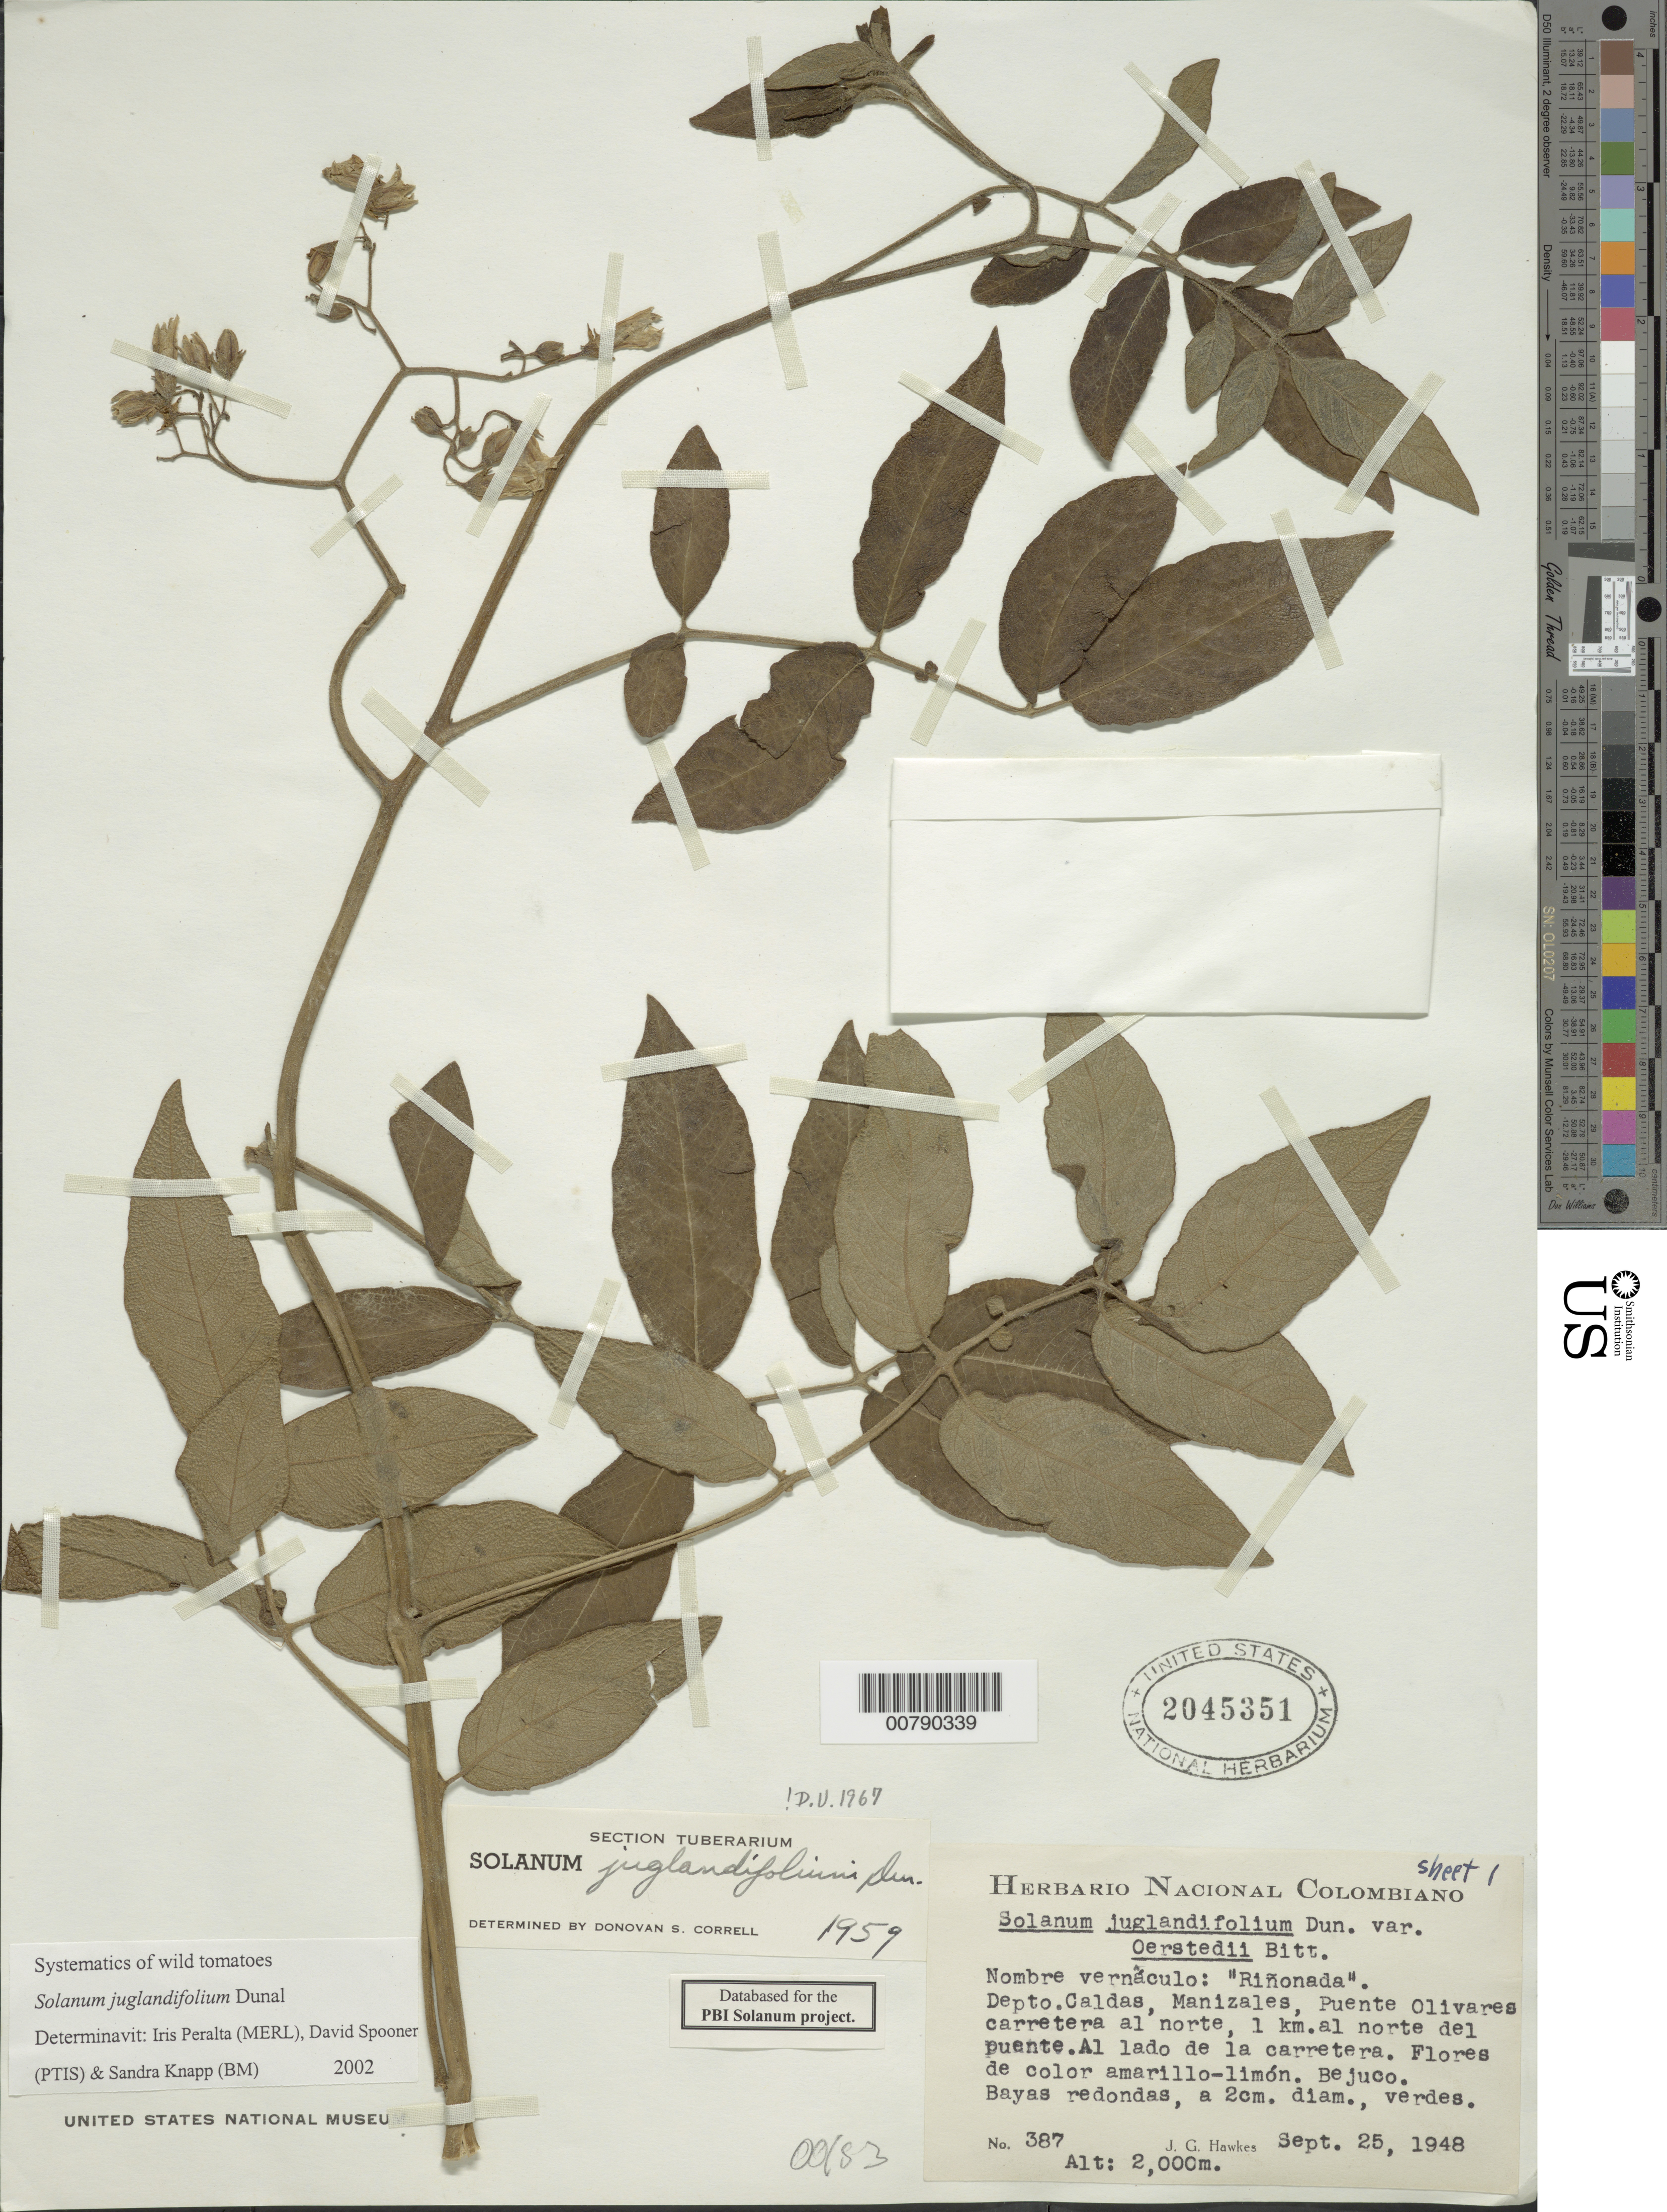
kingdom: Plantae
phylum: Tracheophyta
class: Magnoliopsida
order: Solanales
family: Solanaceae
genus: Solanum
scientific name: Solanum juglandifolium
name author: Dunal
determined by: Peralta, Iris E.; Knapp, S. D.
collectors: J. Hawkes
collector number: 387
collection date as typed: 25 Sep 1948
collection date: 1948-09-25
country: Colombia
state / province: Caldas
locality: Manizales, Puente Olivares, carretera al N, 1 km al N del puente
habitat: lado de carretera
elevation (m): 2000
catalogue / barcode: US 2045351